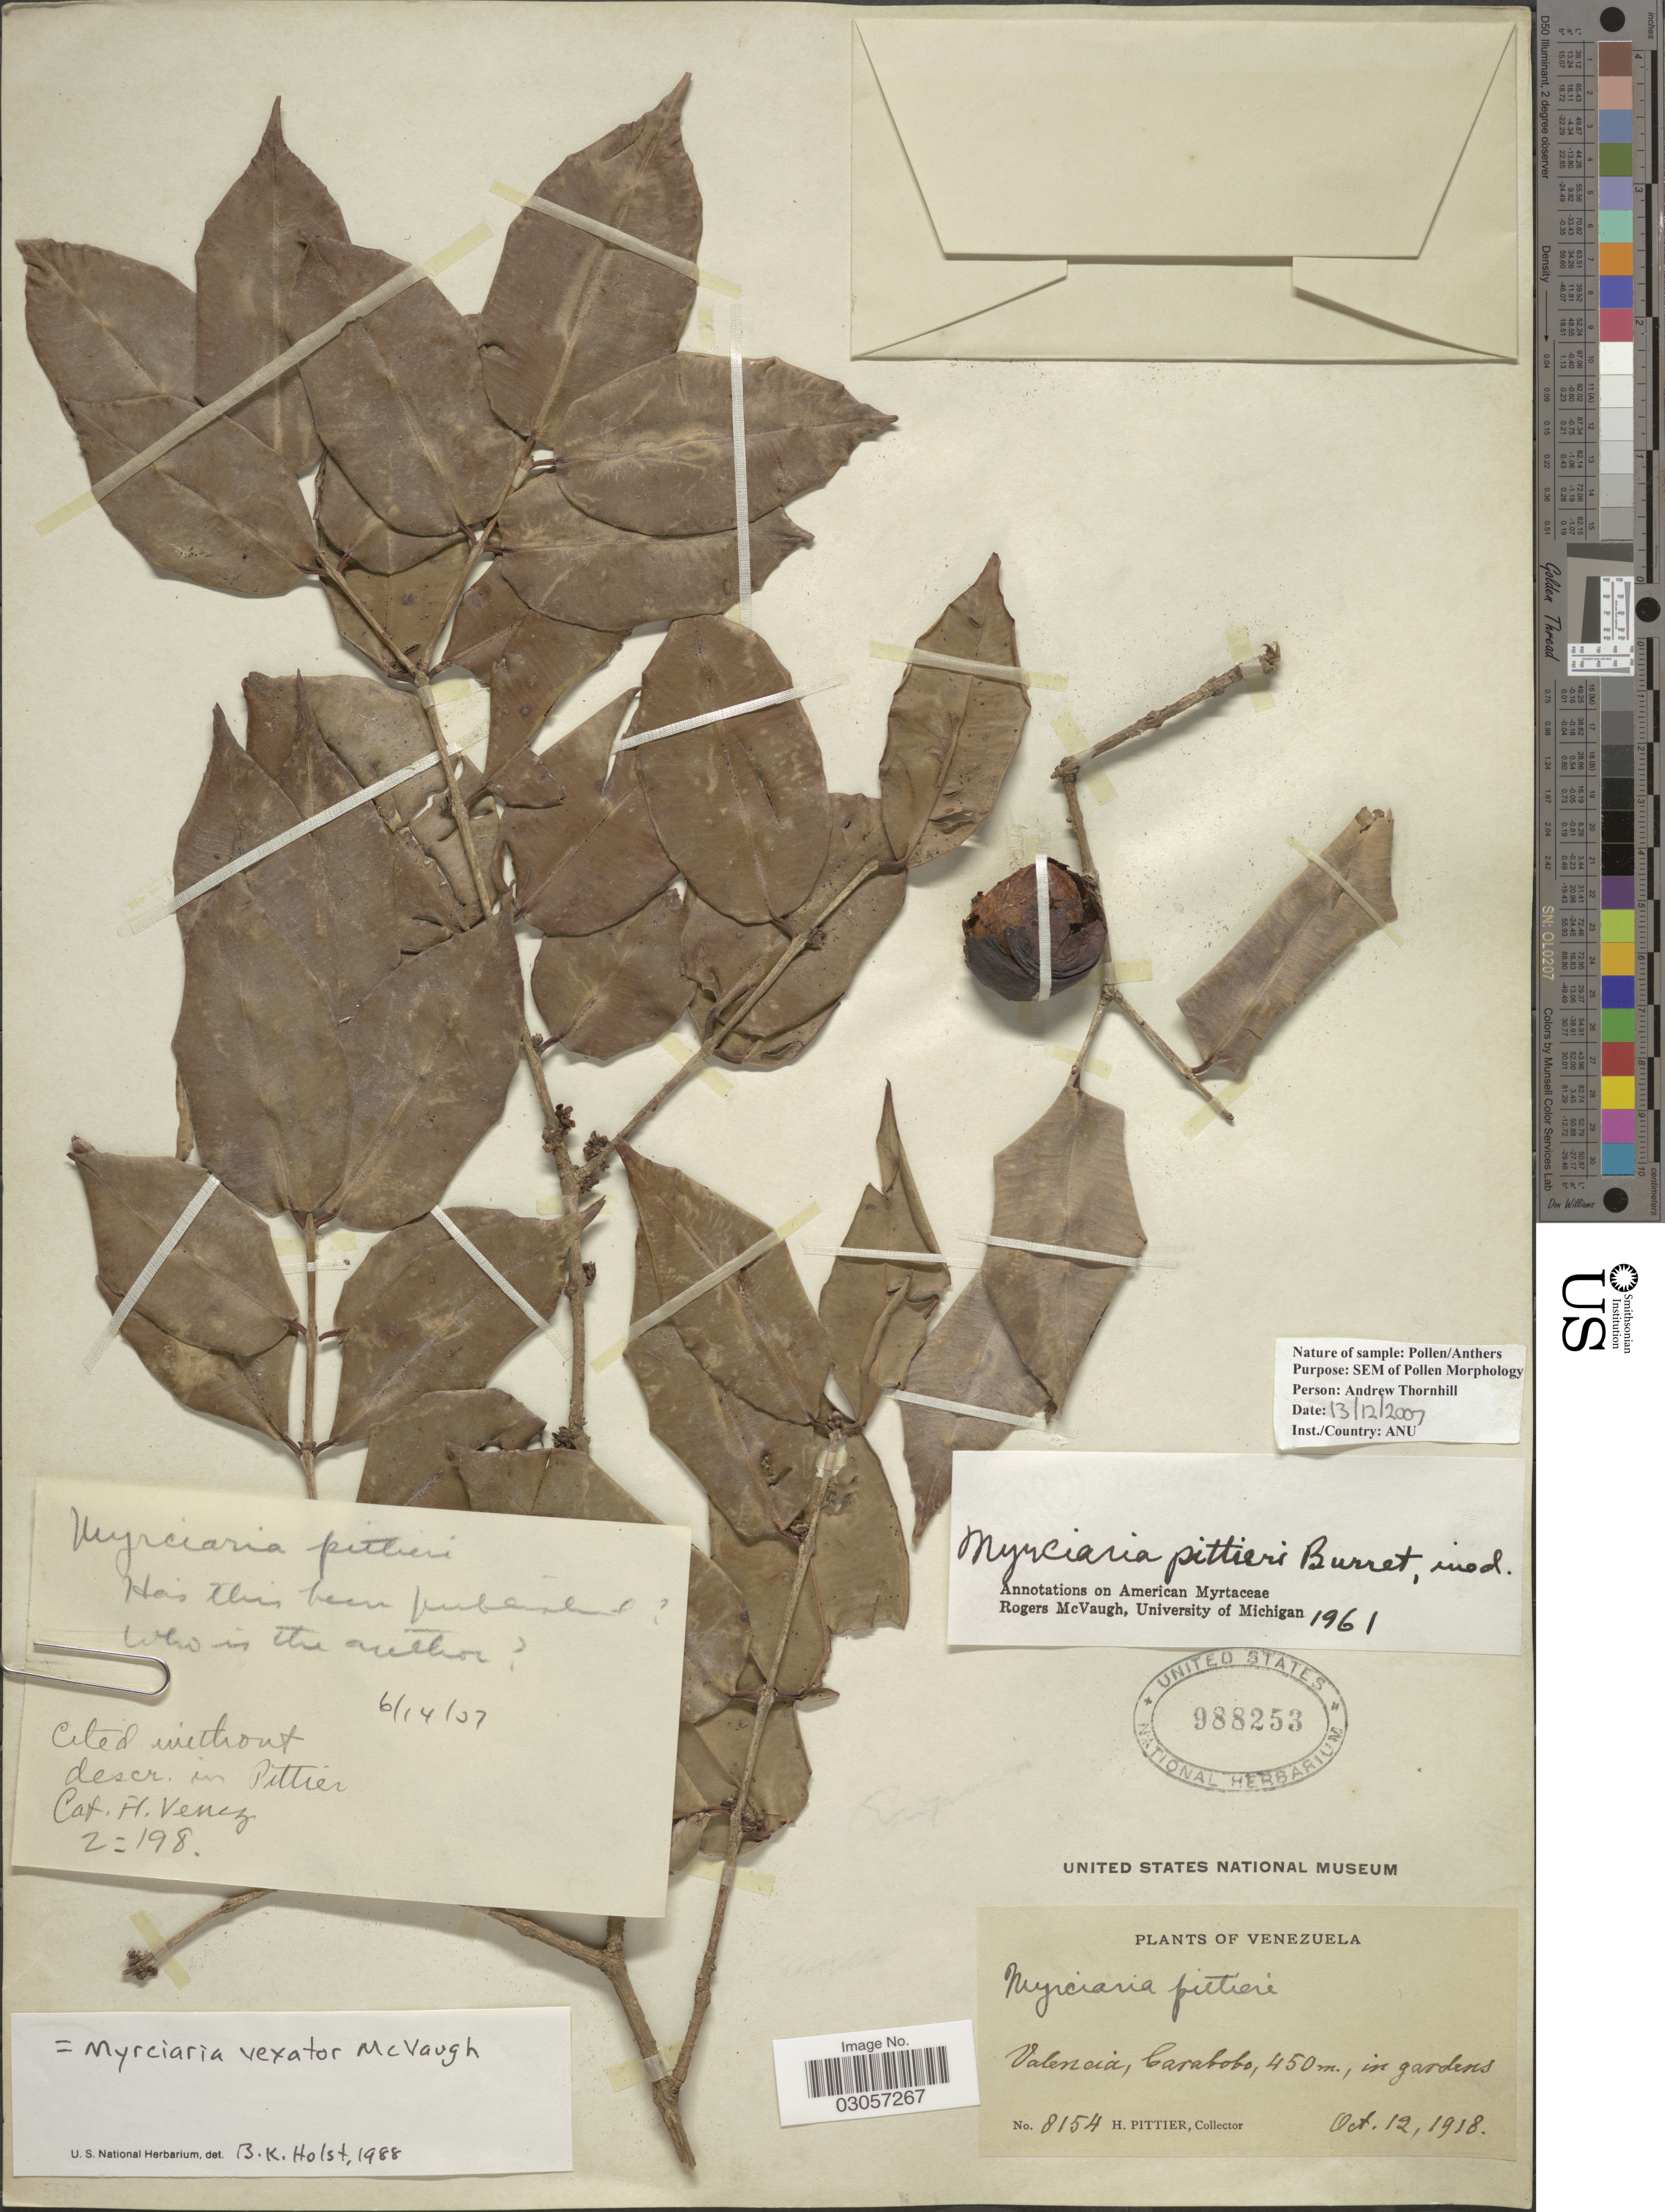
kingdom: Plantae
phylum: Tracheophyta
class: Magnoliopsida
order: Myrtales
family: Myrtaceae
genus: Myrciaria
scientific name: Myrciaria vexator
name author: McVaugh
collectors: H. F. Pittier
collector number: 8154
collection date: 1918-10-12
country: Venezuela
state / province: Carabobo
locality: Valencia, Carabobo.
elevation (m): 450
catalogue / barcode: US 988253